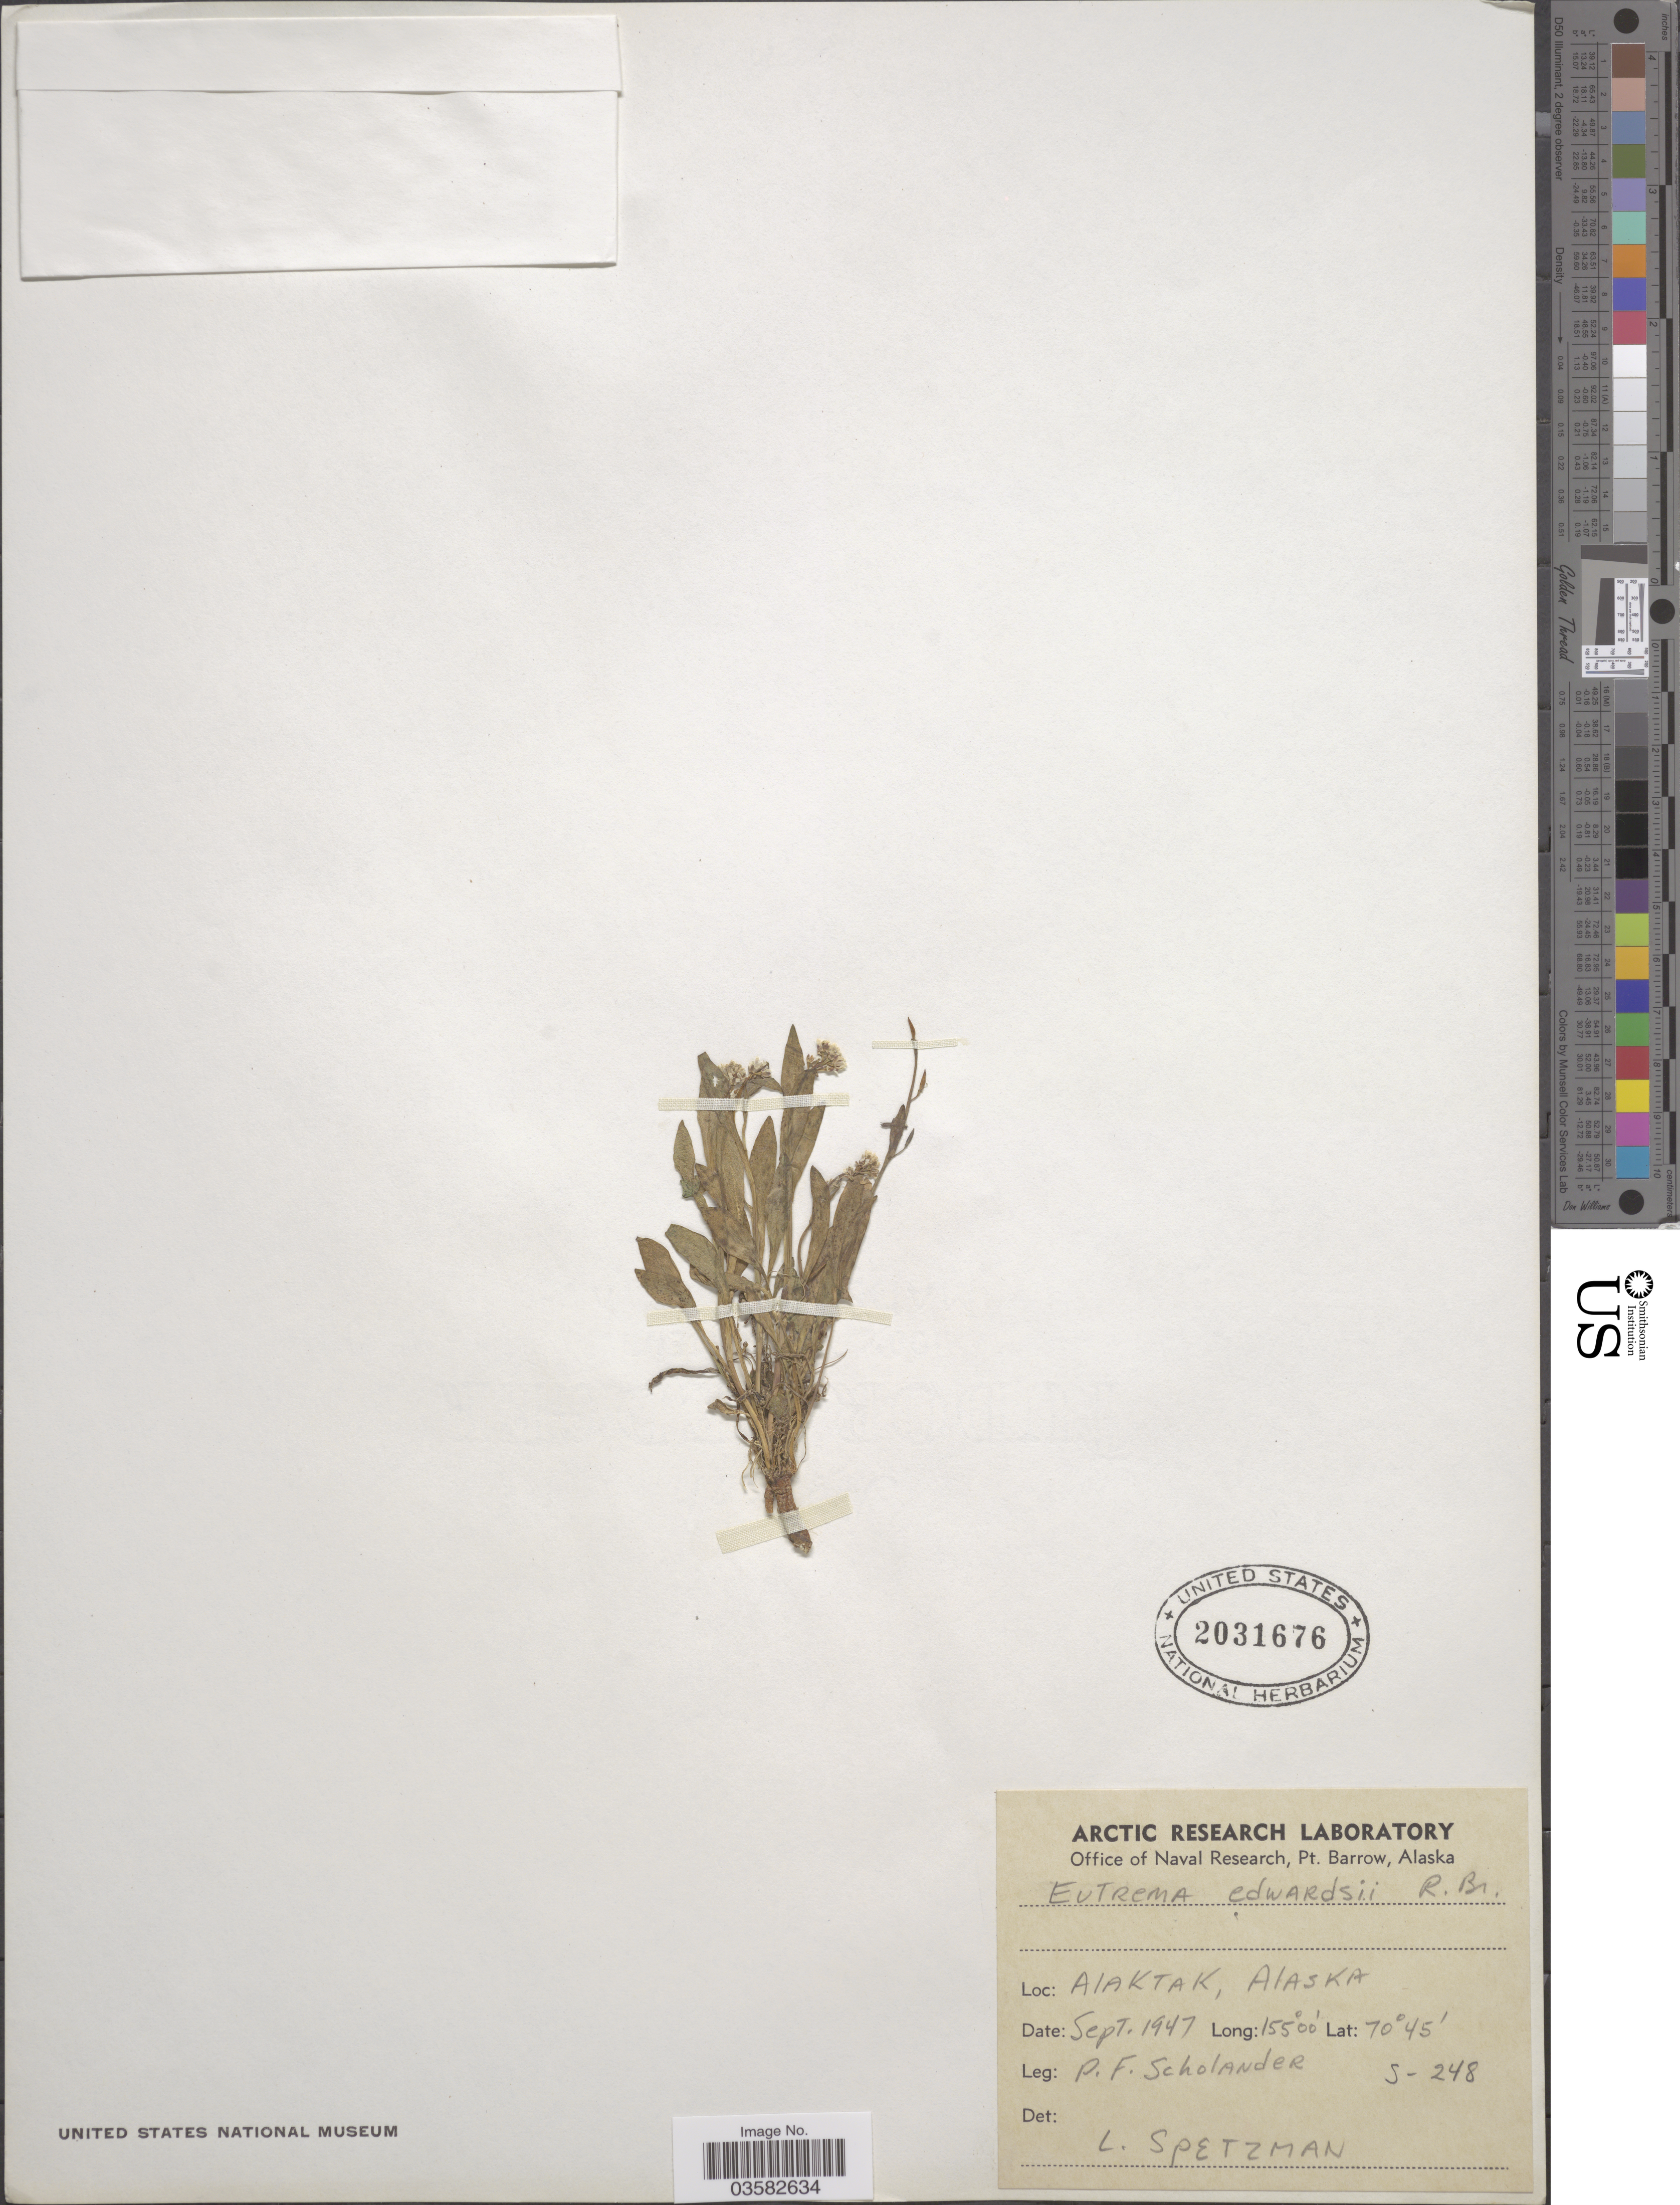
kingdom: Plantae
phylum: Tracheophyta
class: Magnoliopsida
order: Brassicales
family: Brassicaceae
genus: Eutrema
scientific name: Eutrema edwardsii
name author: R. Br.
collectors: P. Scholander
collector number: S-248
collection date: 1947-09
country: United States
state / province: Alaska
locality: Alaktak.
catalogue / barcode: US 2031676